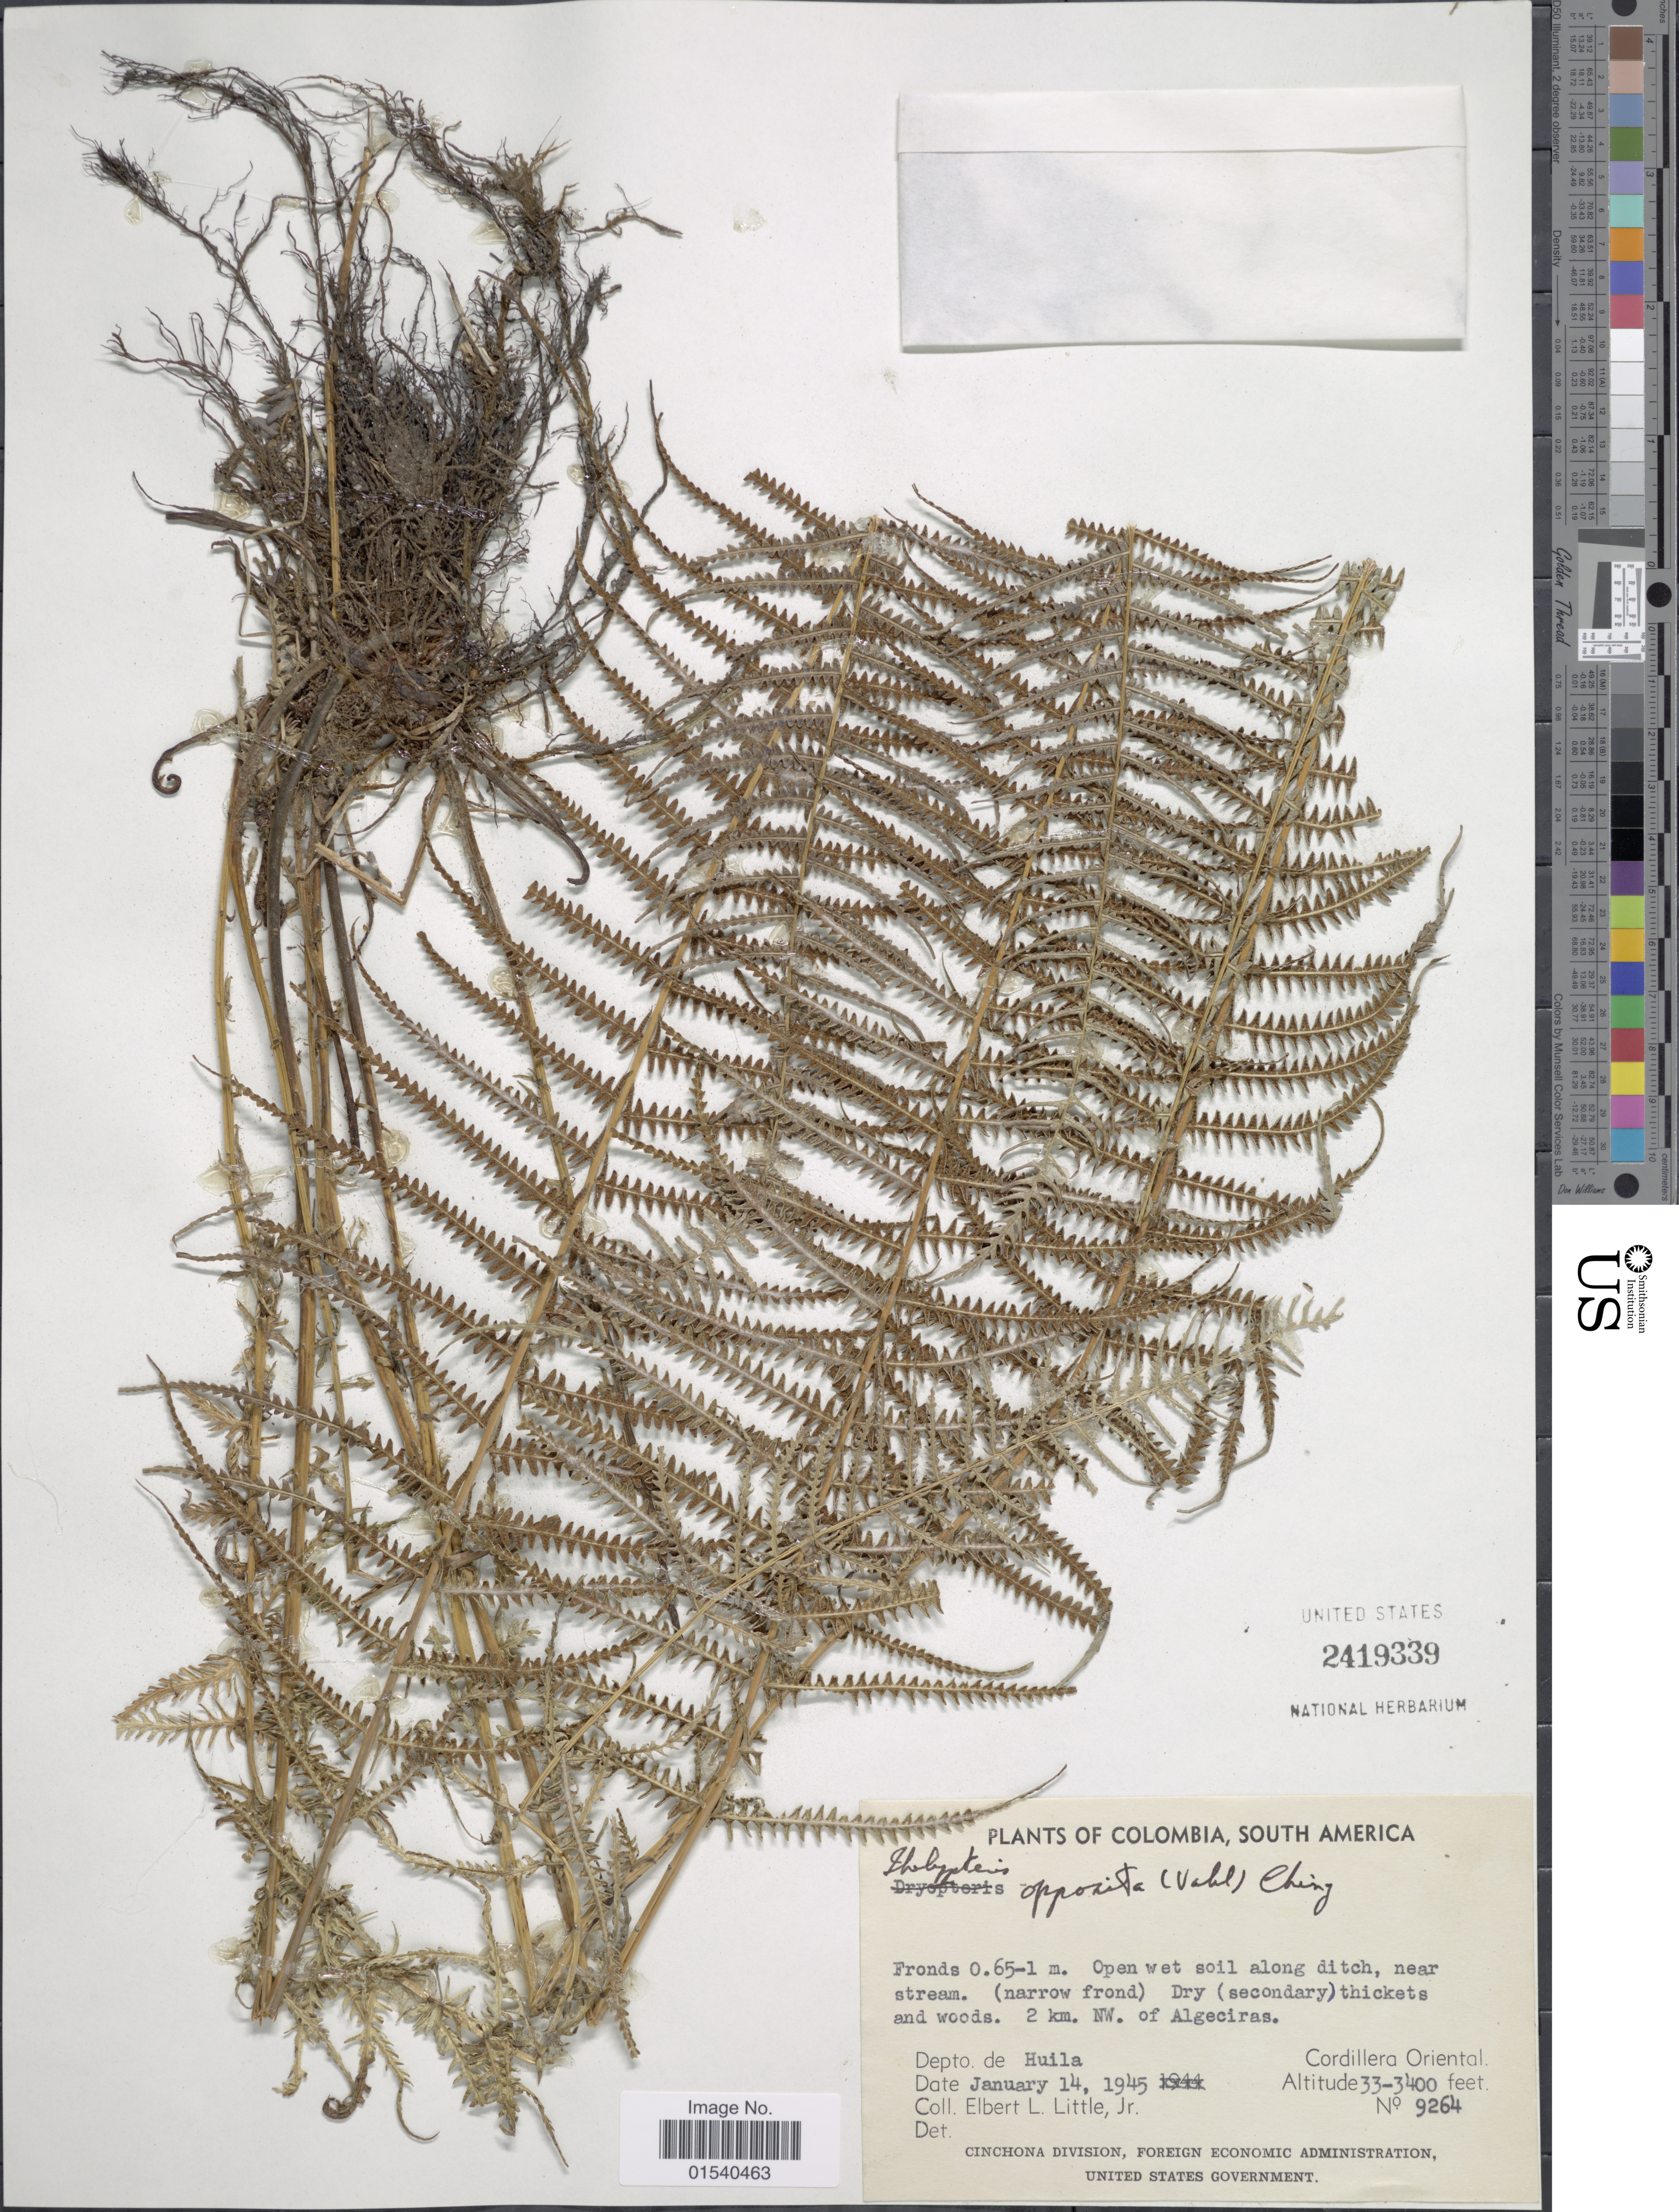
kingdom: Plantae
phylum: Tracheophyta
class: Polypodiopsida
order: Polypodiales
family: Thelypteridaceae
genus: Amauropelta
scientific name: Amauropelta opposita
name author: (Vahl) Pic. Serm.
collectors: E. L. Little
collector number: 9264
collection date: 1945-01-14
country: Colombia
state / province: Huila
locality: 2 km. NW. of Algeciras. Depto de Huila, Cordillera Oriental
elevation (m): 3300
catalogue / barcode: US 2419339